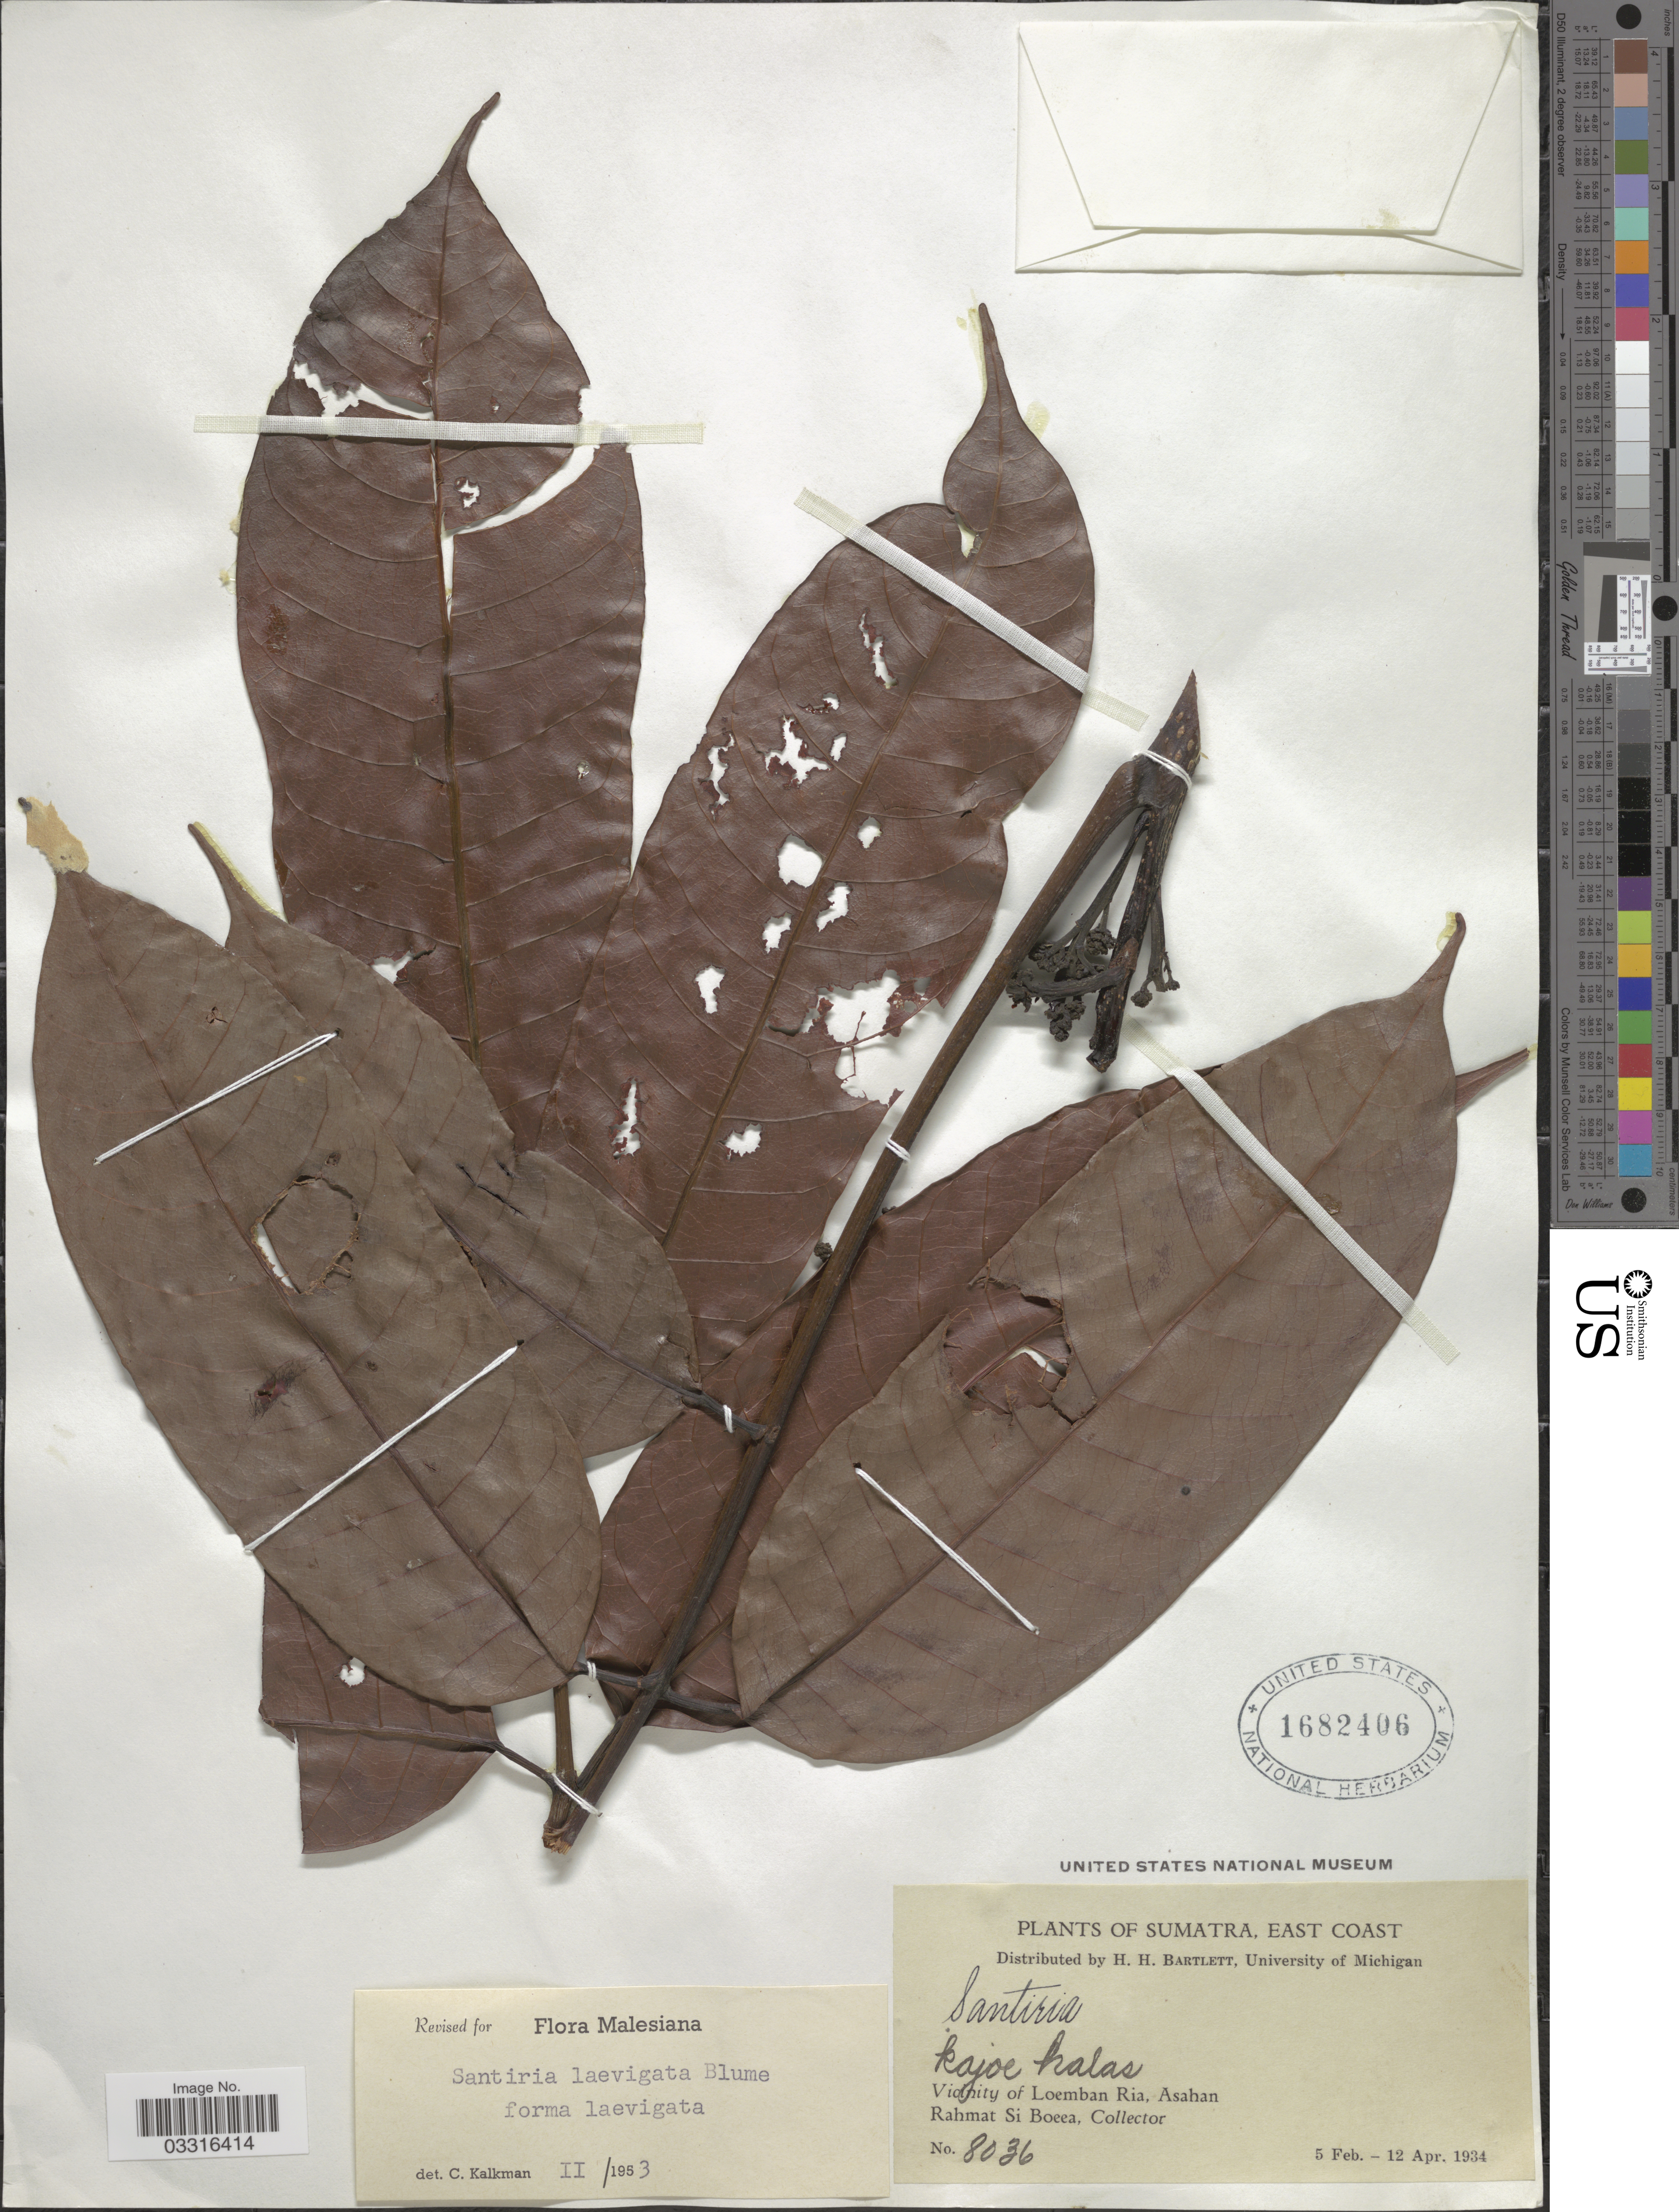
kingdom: Plantae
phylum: Tracheophyta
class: Magnoliopsida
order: Sapindales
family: Burseraceae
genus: Santiria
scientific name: Santiria laevigata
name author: Blume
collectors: Rahmat Si Boeea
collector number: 8036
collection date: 1934-02-05/1934-04-12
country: Indonesia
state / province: Sumatra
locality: East Coast. Vicinity of Loemban Ria, Asahan.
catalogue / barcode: US 1682406